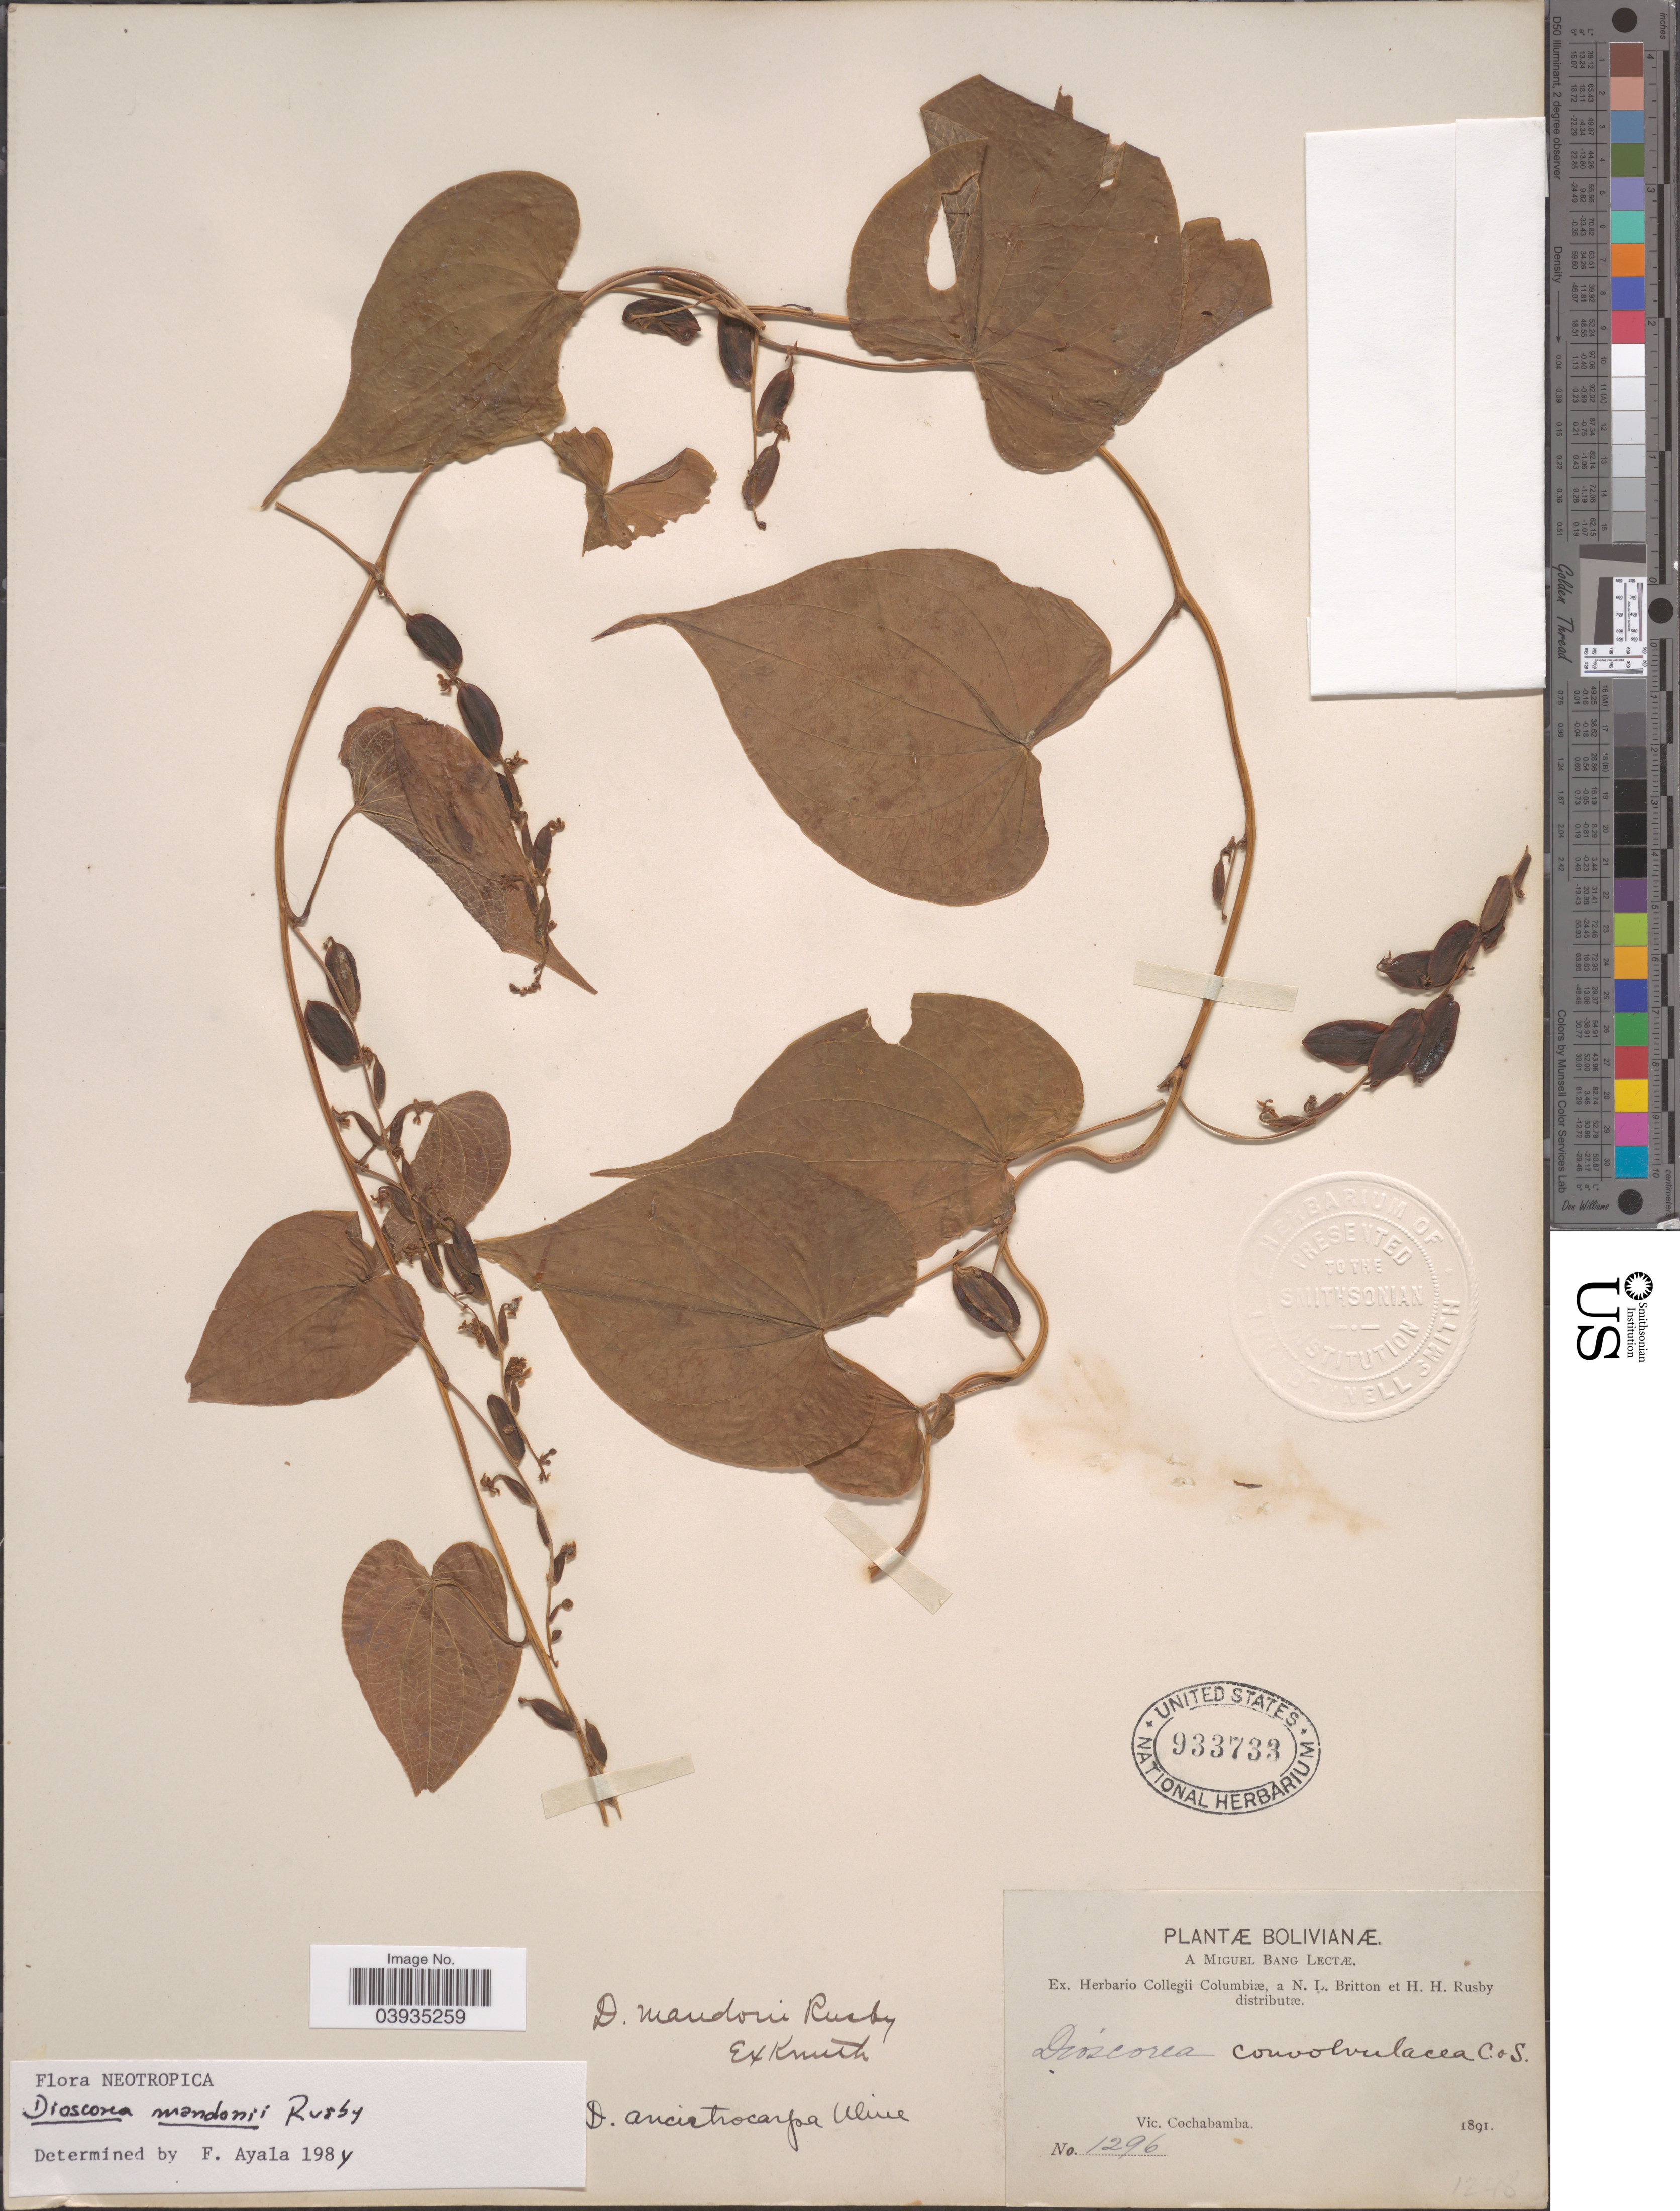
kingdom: Plantae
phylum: Tracheophyta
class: Liliopsida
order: Dioscoreales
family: Dioscoreaceae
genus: Dioscorea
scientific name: Dioscorea mandonii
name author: Rusby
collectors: M. Bang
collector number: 1296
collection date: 1891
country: Bolivia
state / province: Cochabamba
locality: Vic. Cochabamba.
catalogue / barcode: US 933733